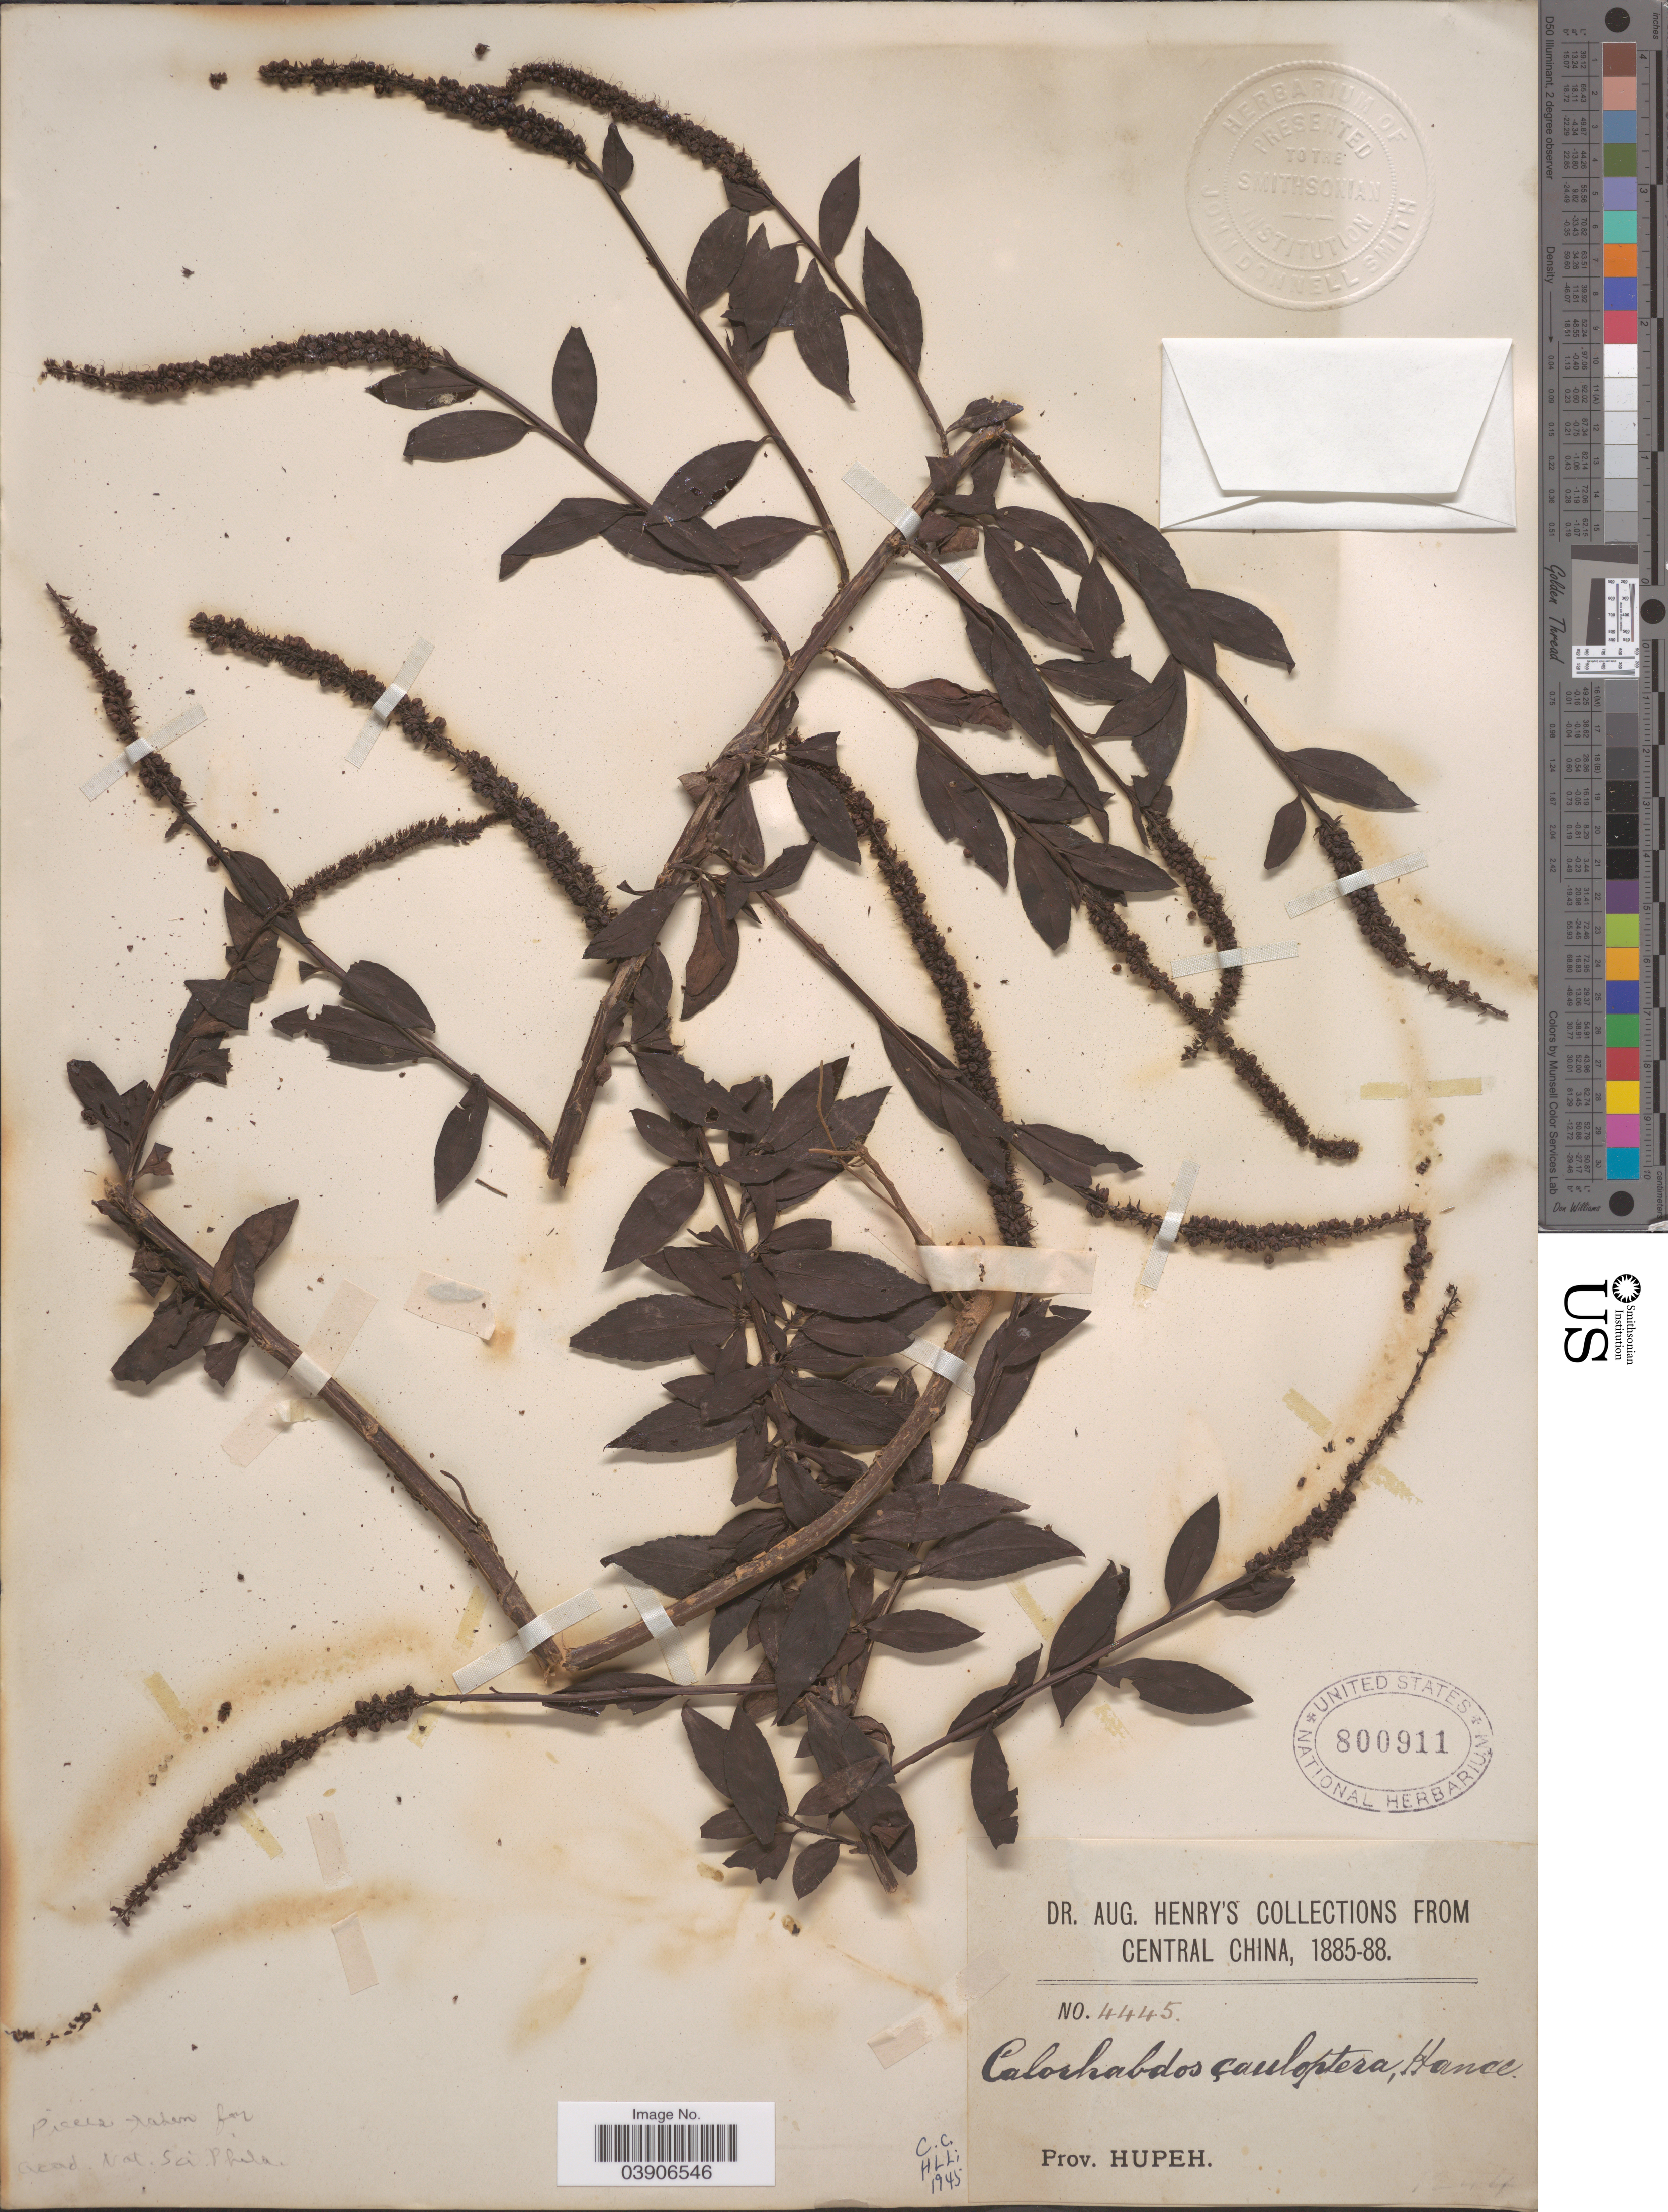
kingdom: Plantae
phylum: Tracheophyta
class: Magnoliopsida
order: Lamiales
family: Plantaginaceae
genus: Calorhabdos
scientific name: Calorhabdos cauloptera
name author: Hance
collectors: A. Henry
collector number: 4445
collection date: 1885/1888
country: China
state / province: Hubei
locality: Central China. Prov. Hupeh.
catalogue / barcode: US 800911